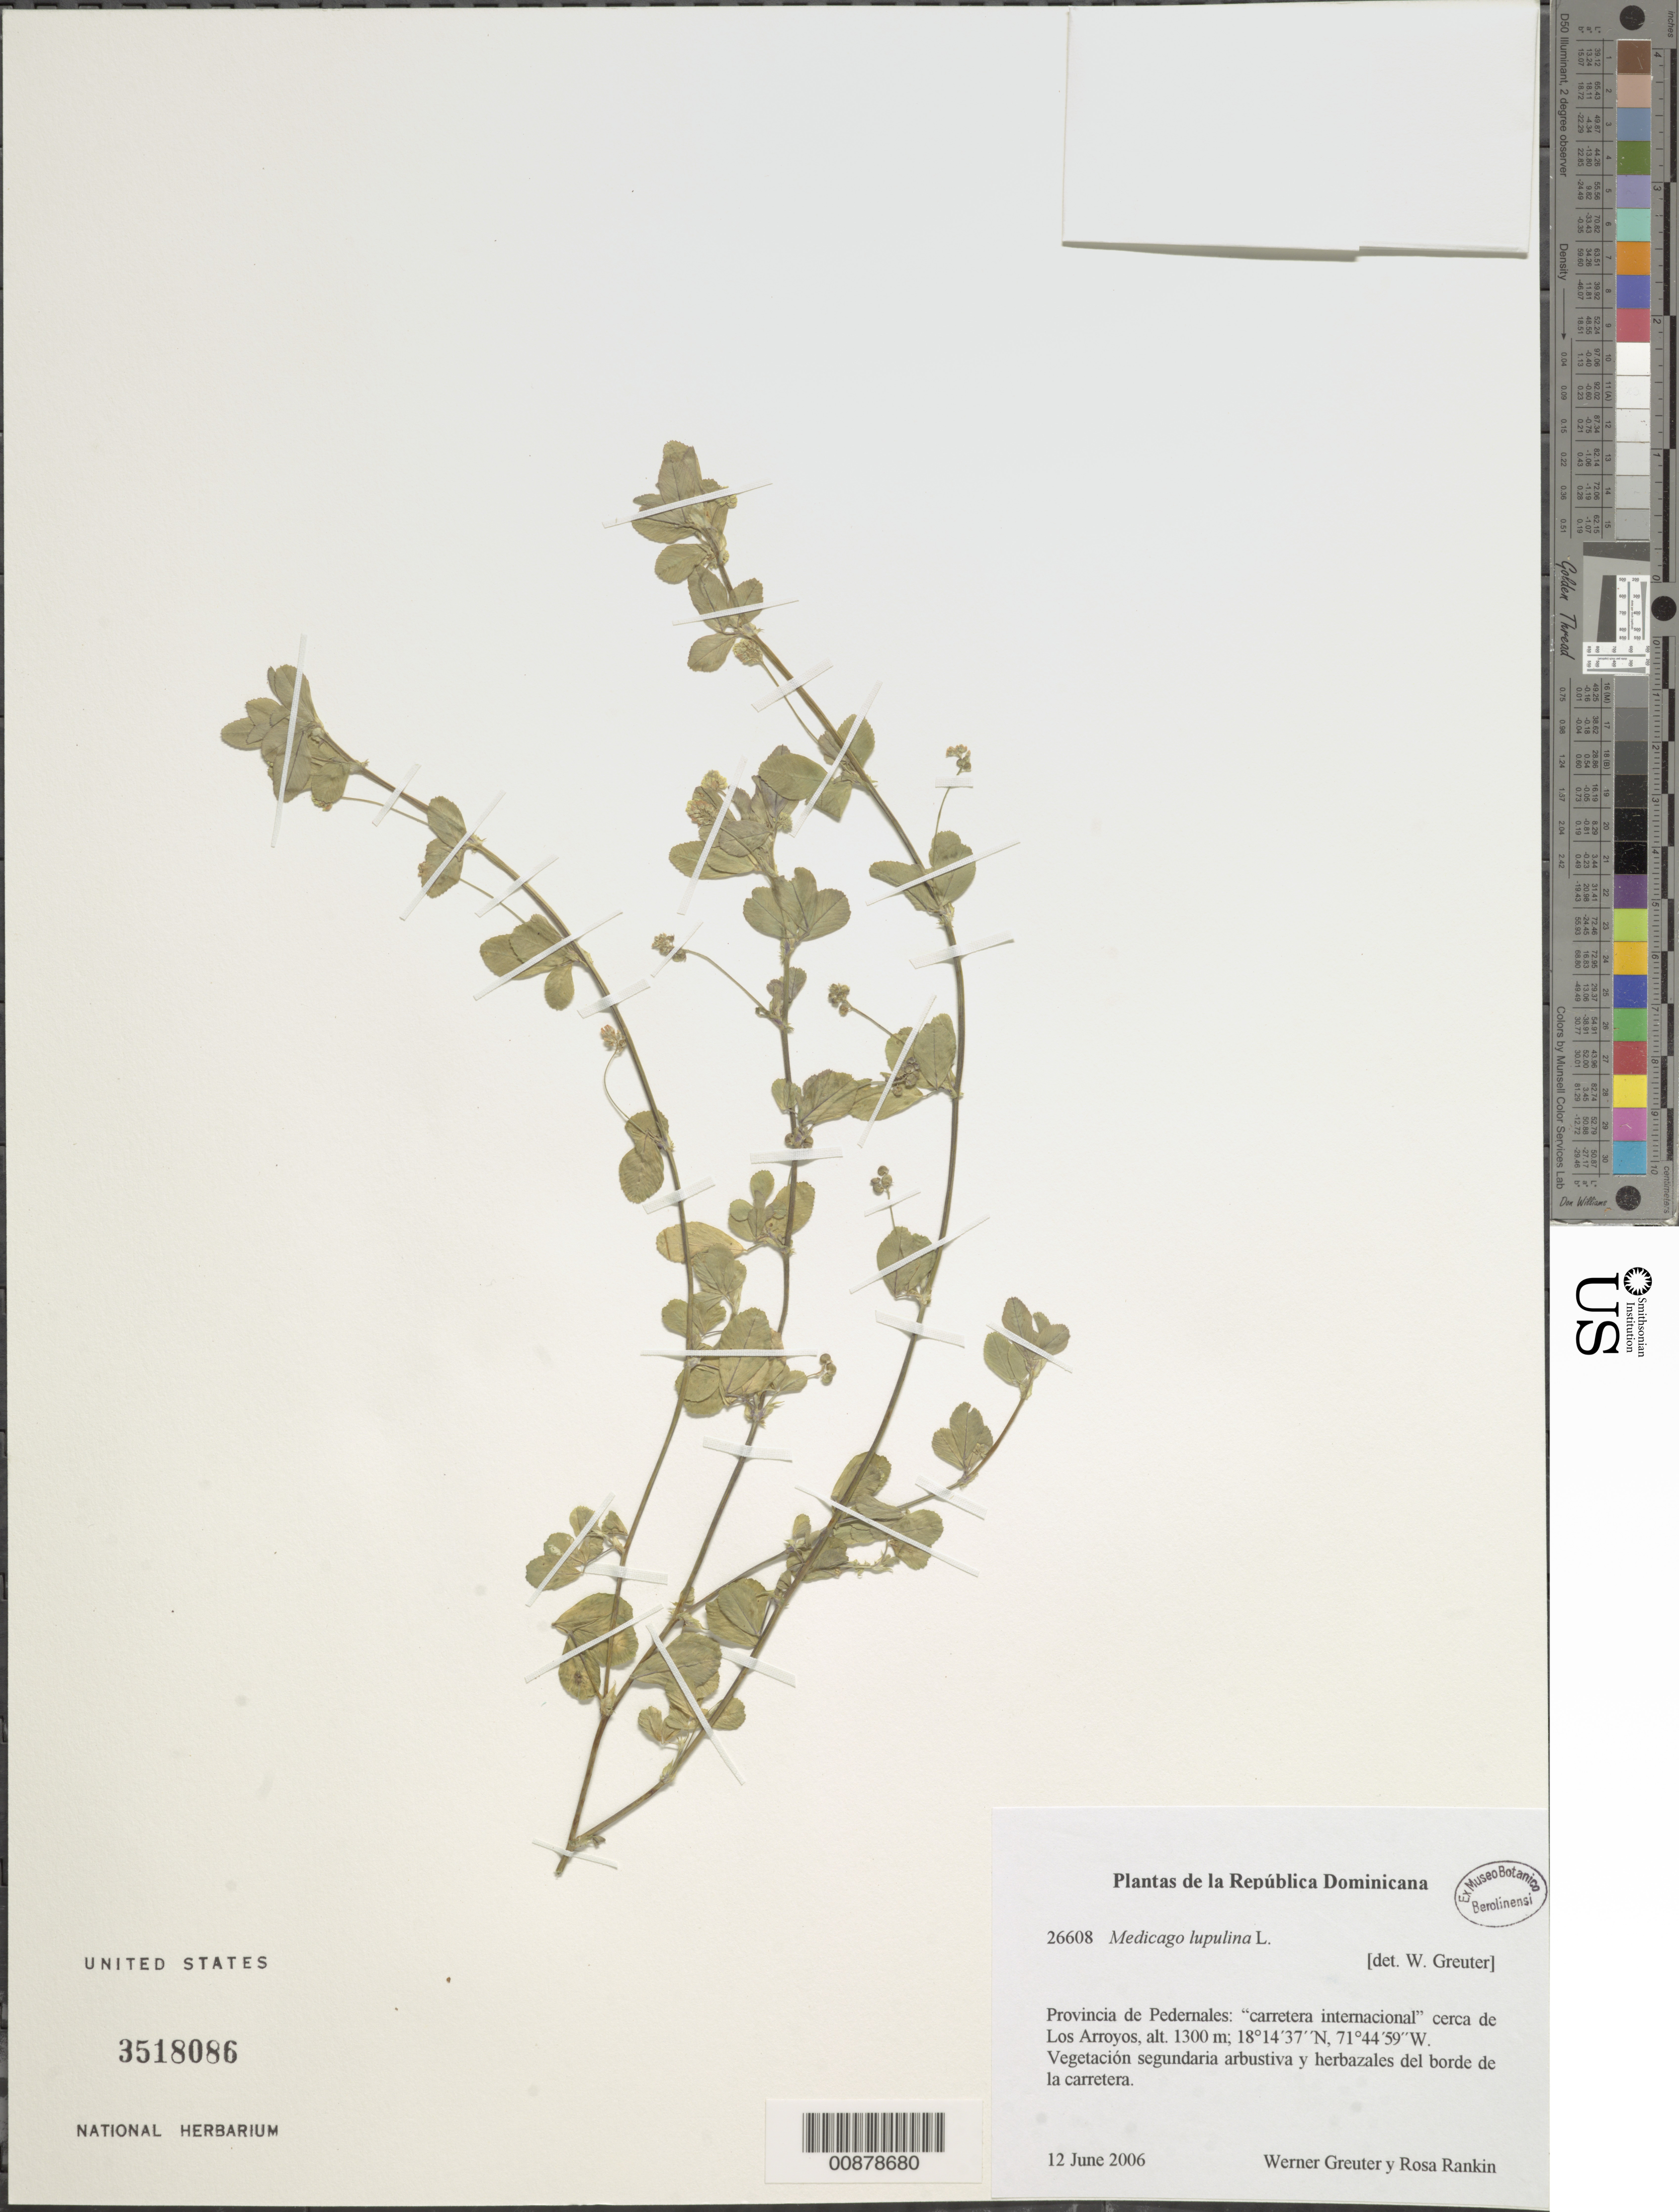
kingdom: Plantae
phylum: Tracheophyta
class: Magnoliopsida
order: Fabales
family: Fabaceae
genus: Medicago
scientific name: Medicago lupulina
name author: L.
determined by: Greuter, W.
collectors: W. Greuter & R. Rankin Rodriguez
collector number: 26608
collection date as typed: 12 Jun 2006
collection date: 2006-06-12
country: Dominican Republic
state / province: Pedernales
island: Hispaniola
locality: "Carretera internacional" cerca de Los Arroyos.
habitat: Vegetación segundaria arbustiva y herbazales del borde de la carretera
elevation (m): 1300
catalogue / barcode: US 3518086